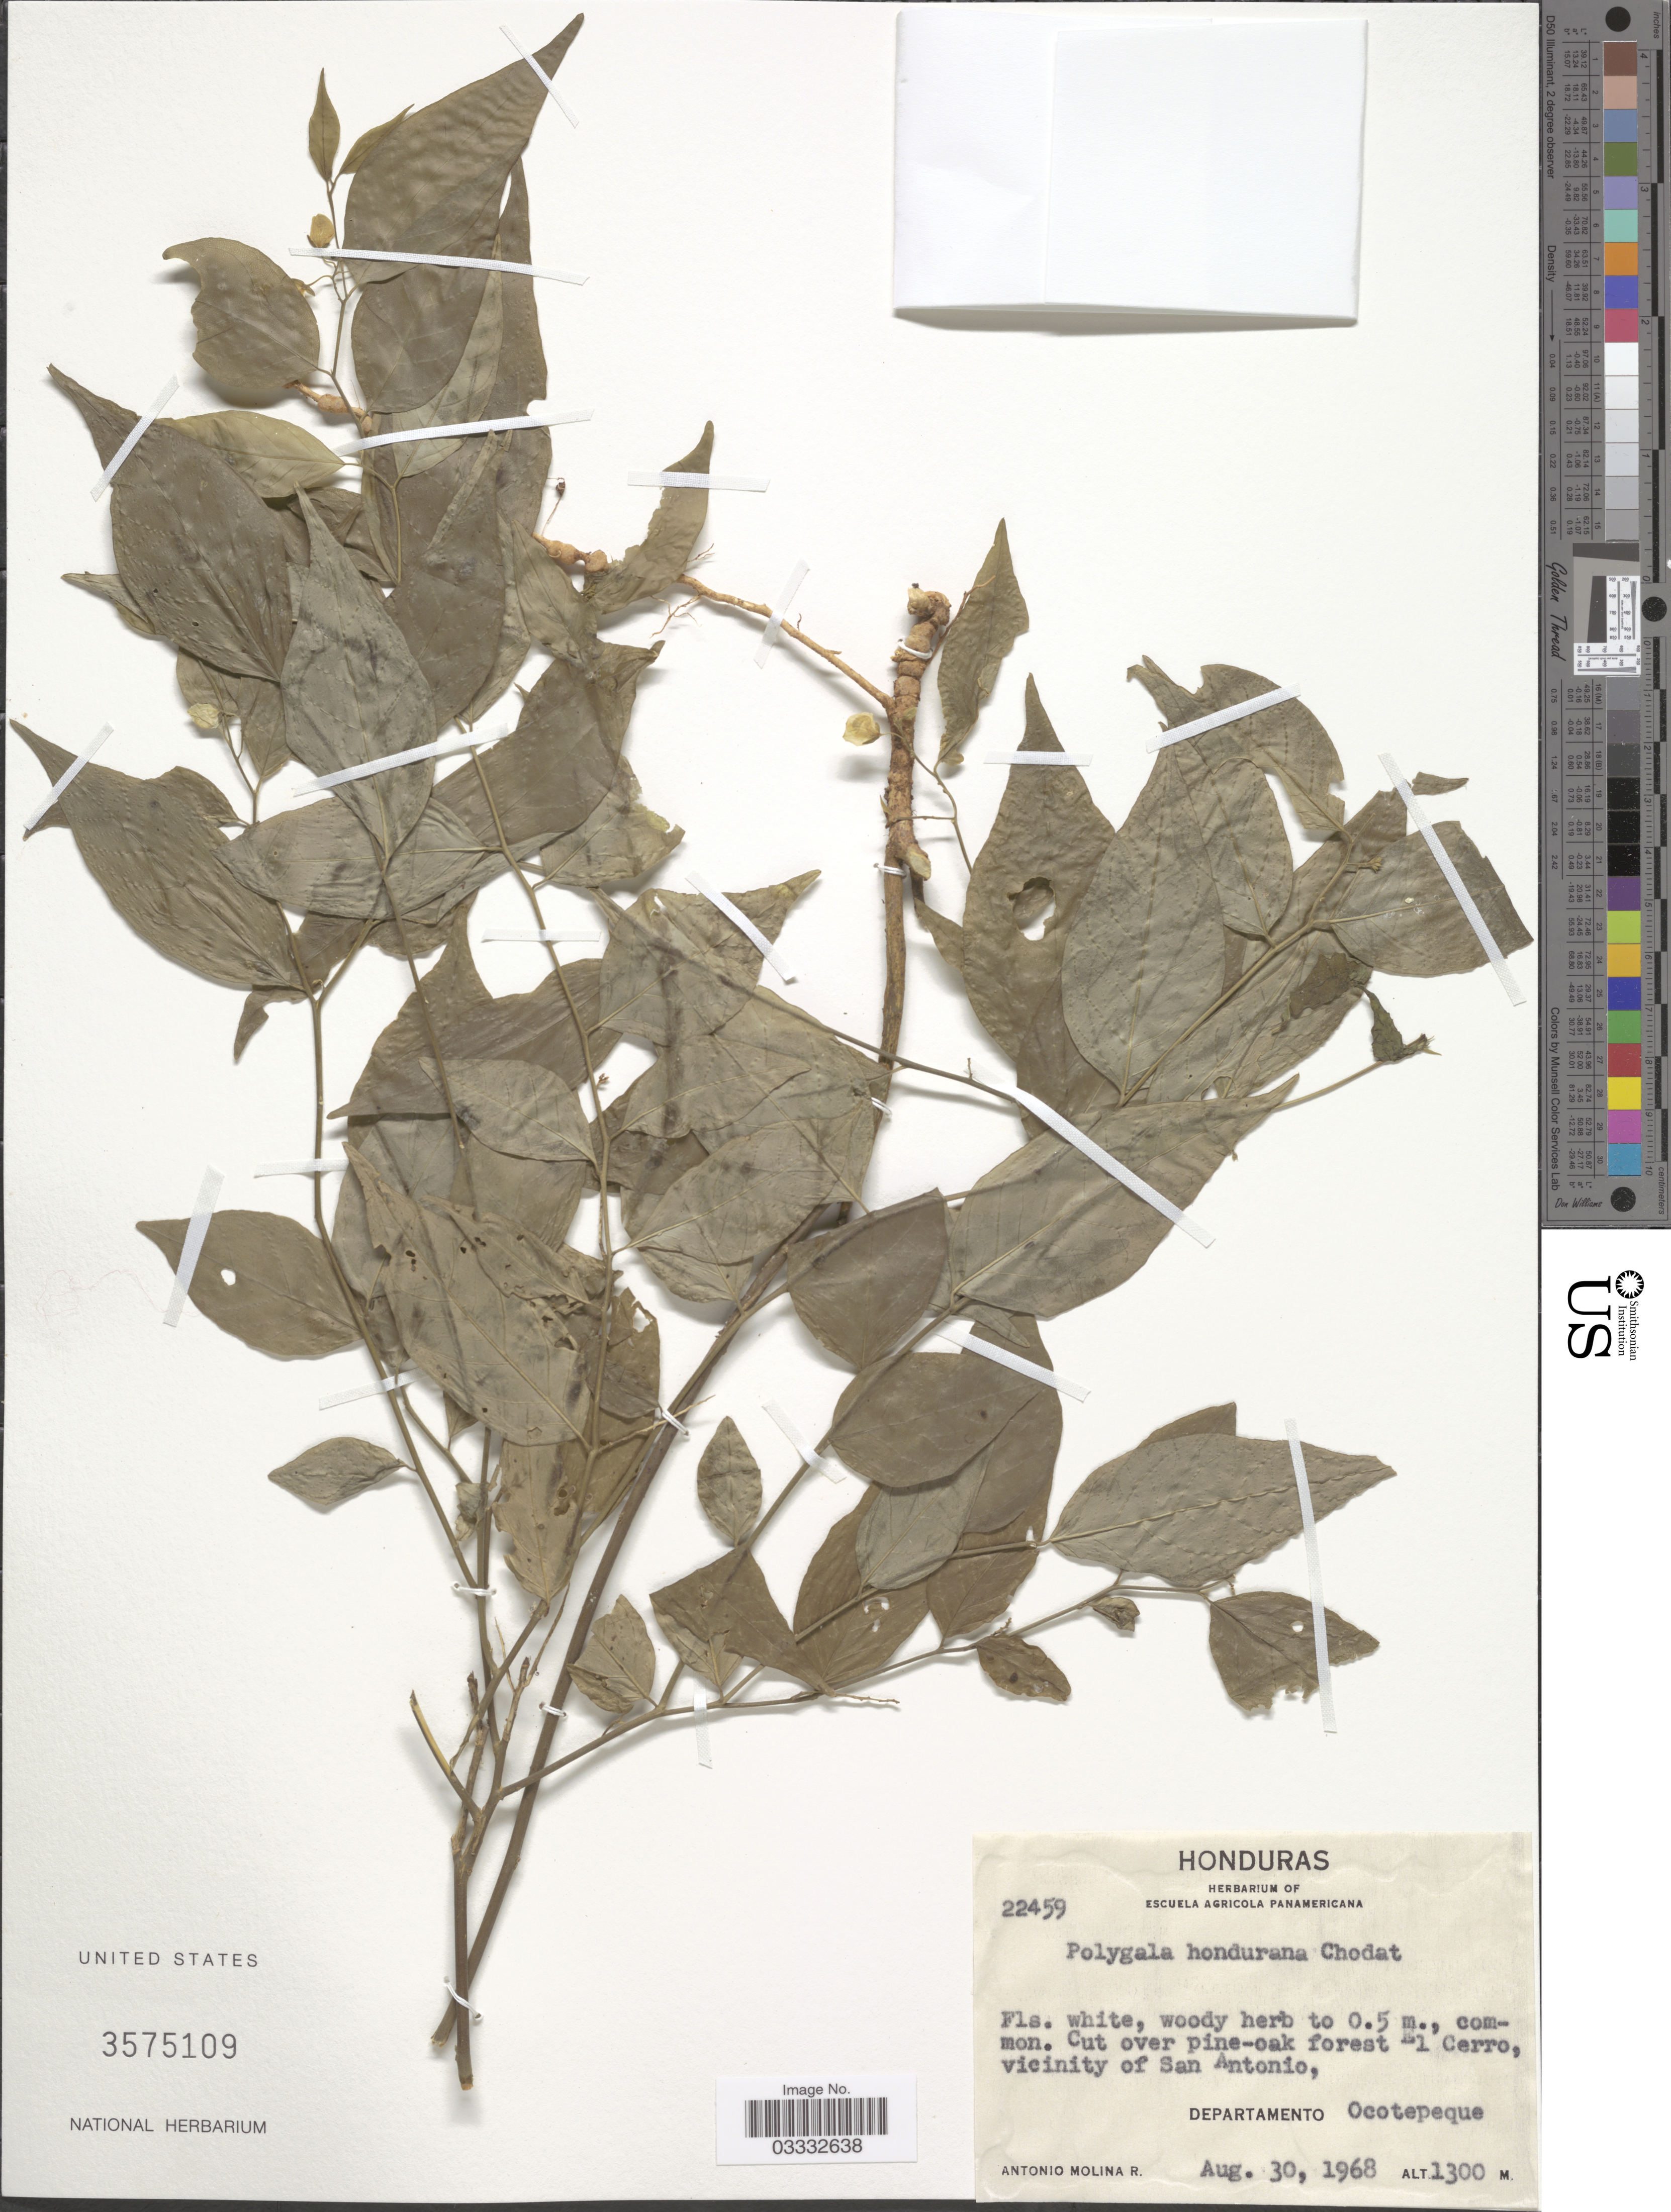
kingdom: Plantae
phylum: Tracheophyta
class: Magnoliopsida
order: Fabales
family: Polygalaceae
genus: Asemeia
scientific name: Asemeia hondurana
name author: (Chodat) J.F.B. Pastore & J.R. Abbott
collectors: A. Molina R.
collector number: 22459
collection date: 1968-08-30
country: Honduras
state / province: Ocotepeque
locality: El Cerro, vicinity of San Antonio, Departamento Ocotepeque.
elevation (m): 1300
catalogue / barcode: US 3575109